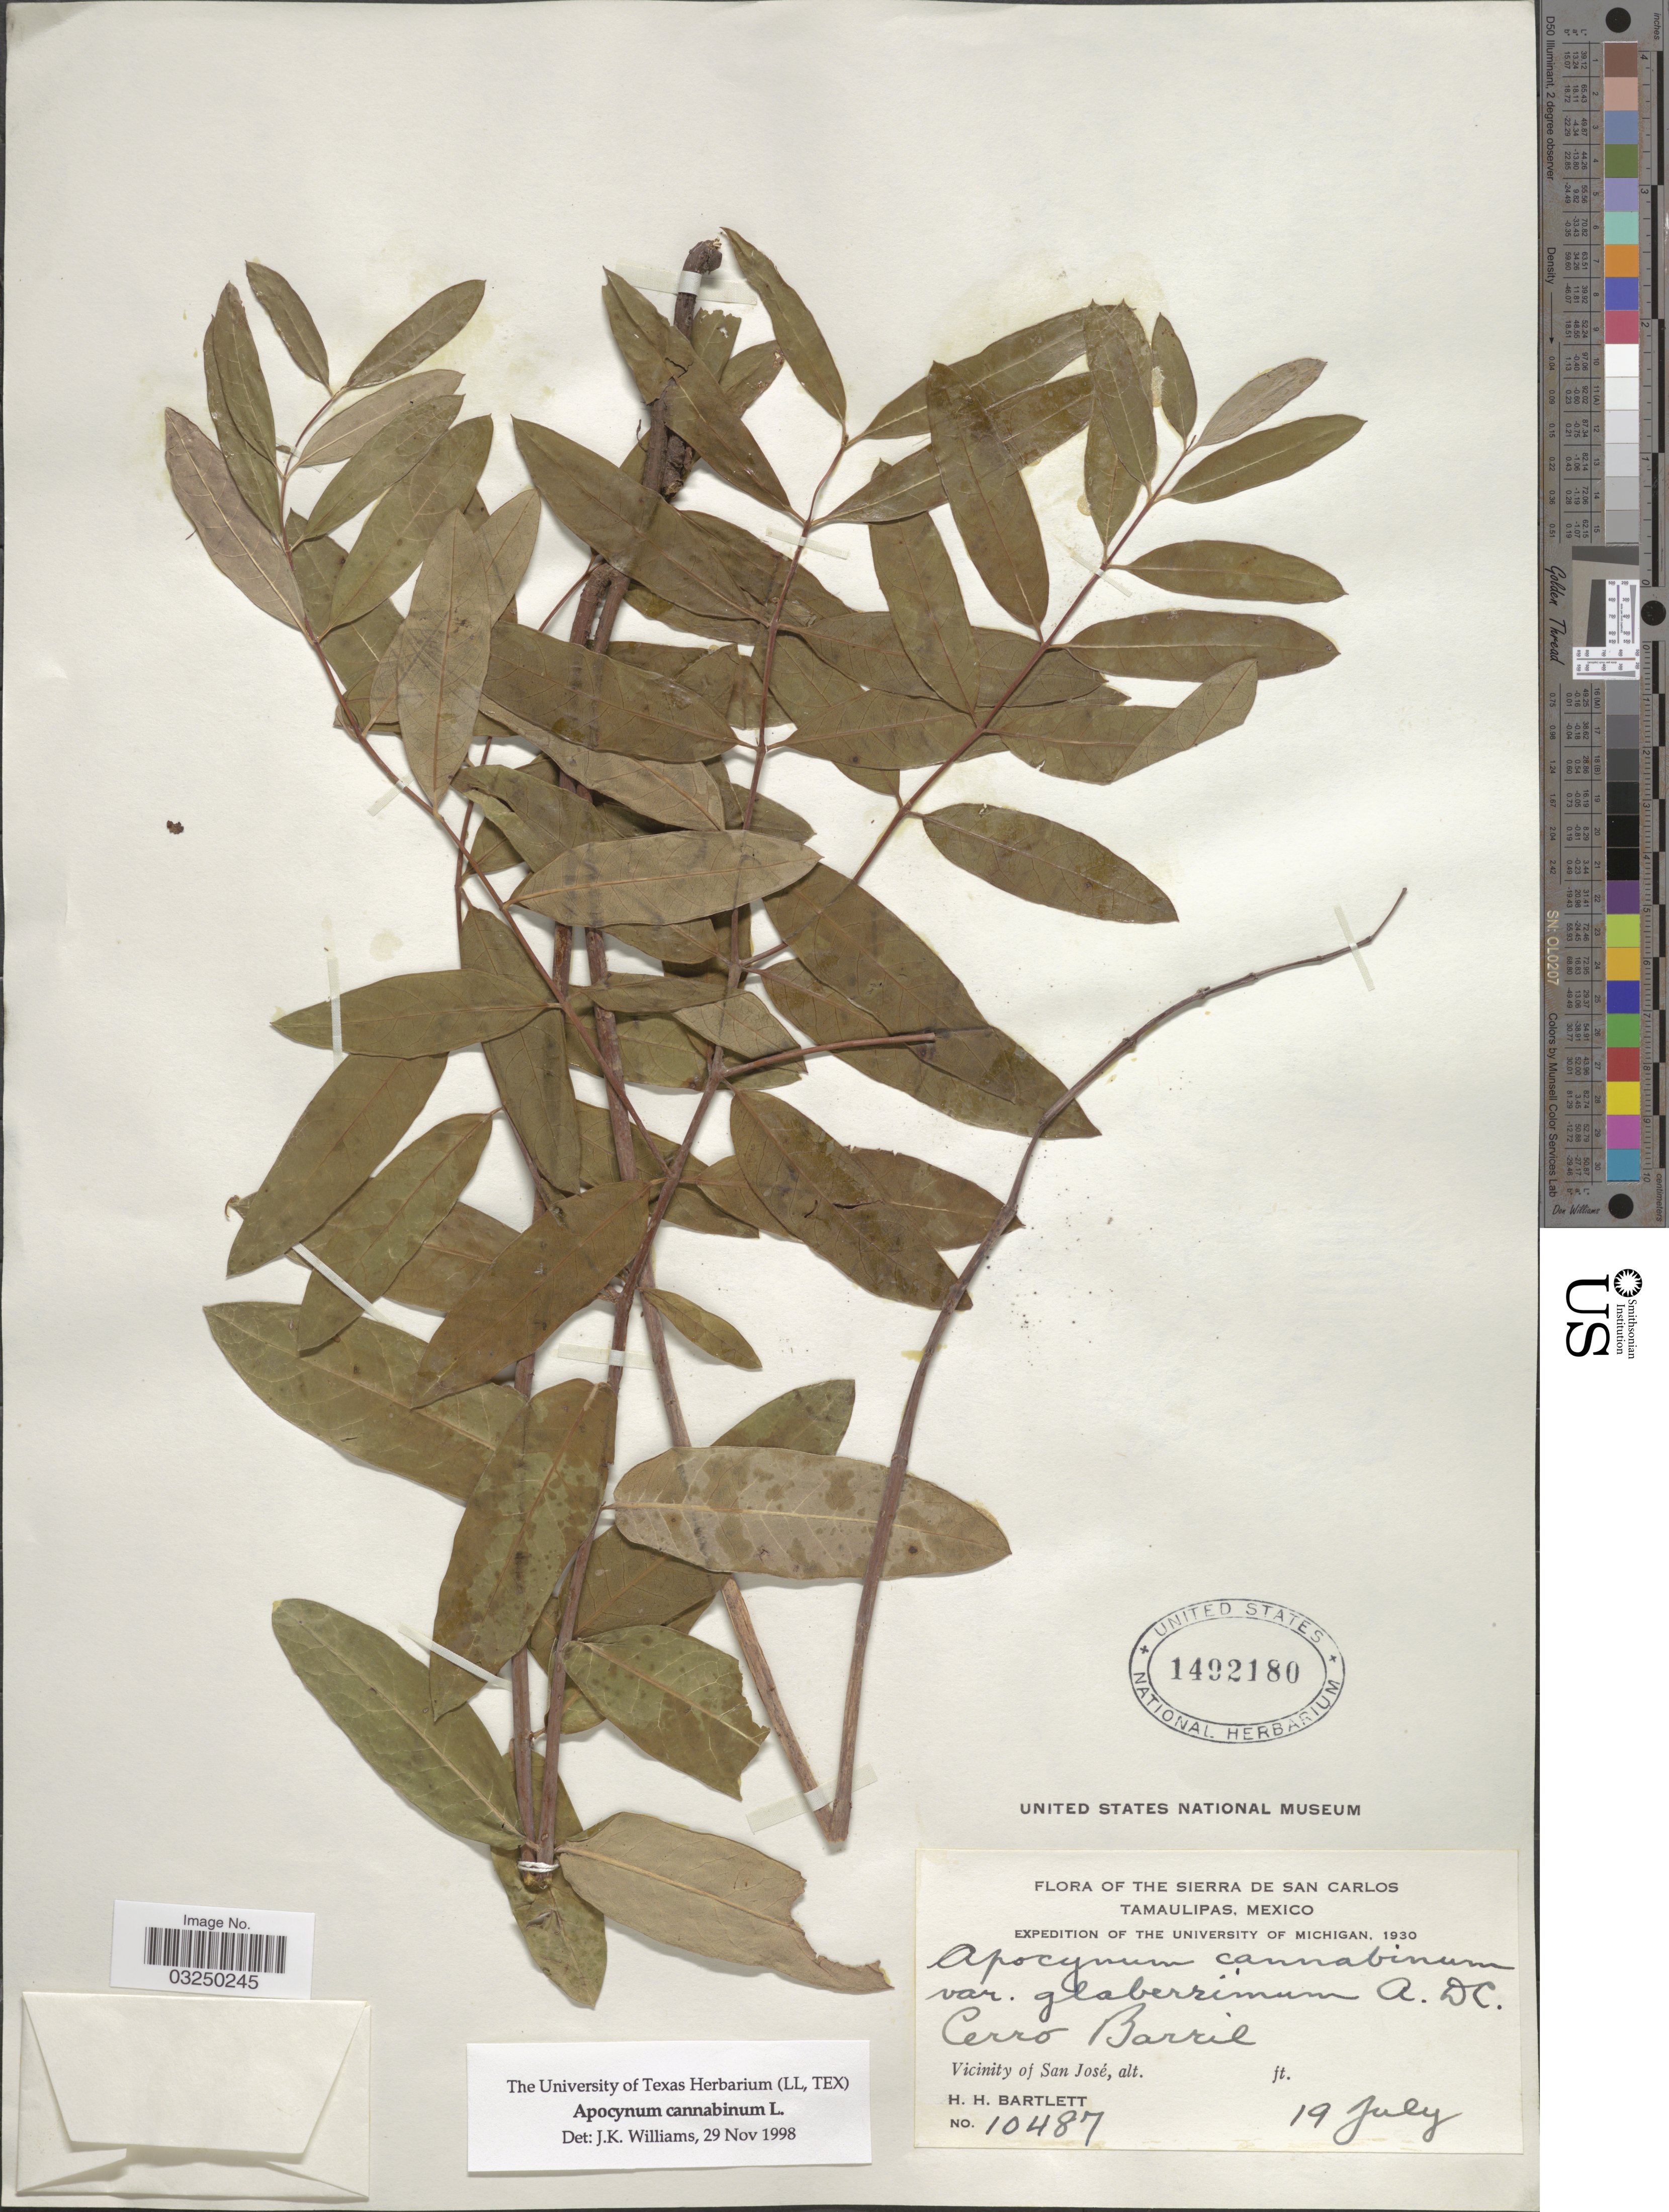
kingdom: Plantae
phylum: Tracheophyta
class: Magnoliopsida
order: Gentianales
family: Apocynaceae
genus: Apocynum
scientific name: Apocynum cannabinum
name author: L.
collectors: H. H. Bartlett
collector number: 10487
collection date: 1930-07-19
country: Mexico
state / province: Tamaulipas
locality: The Sierra de San Carlos, Cerro Barril, Vicinity of San José.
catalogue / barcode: US 1492180